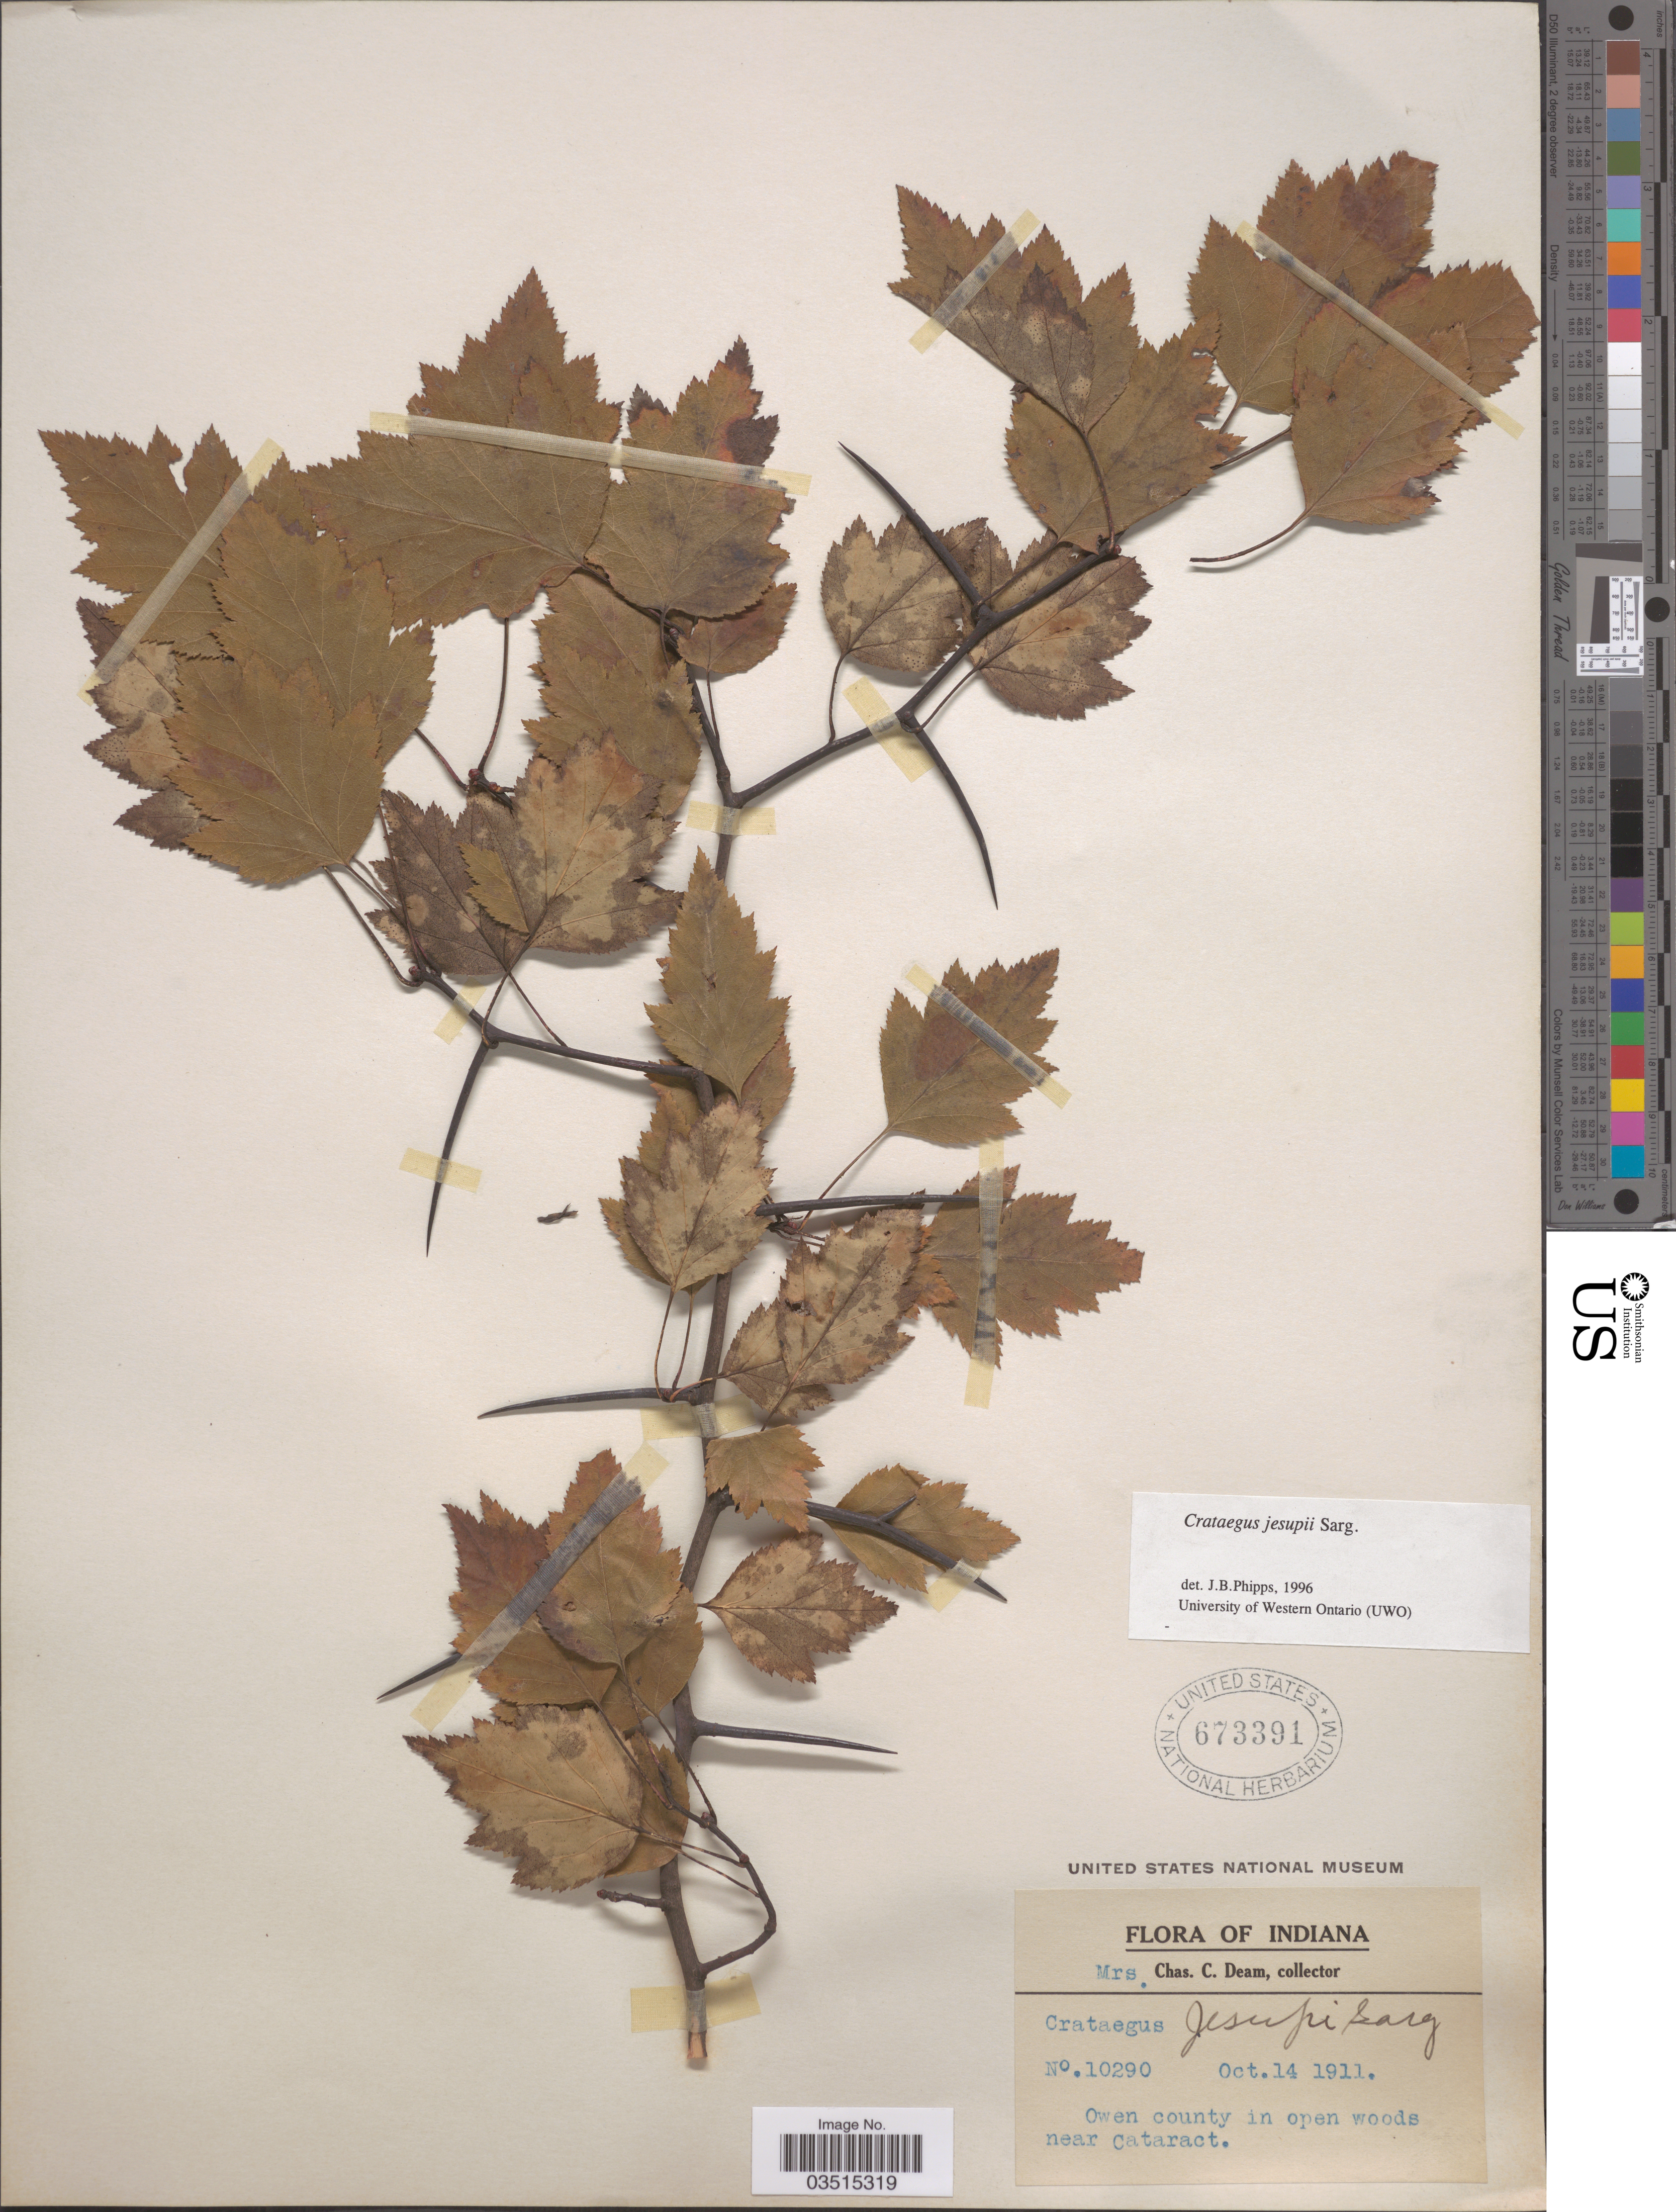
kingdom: Plantae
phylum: Tracheophyta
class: Magnoliopsida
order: Rosales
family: Rosaceae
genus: Crataegus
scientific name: Crataegus jesupii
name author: Sarg.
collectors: C. Deam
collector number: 10290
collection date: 1911-10-14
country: United States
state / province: Indiana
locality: Owen county in open woods near Cataract.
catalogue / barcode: US 673391